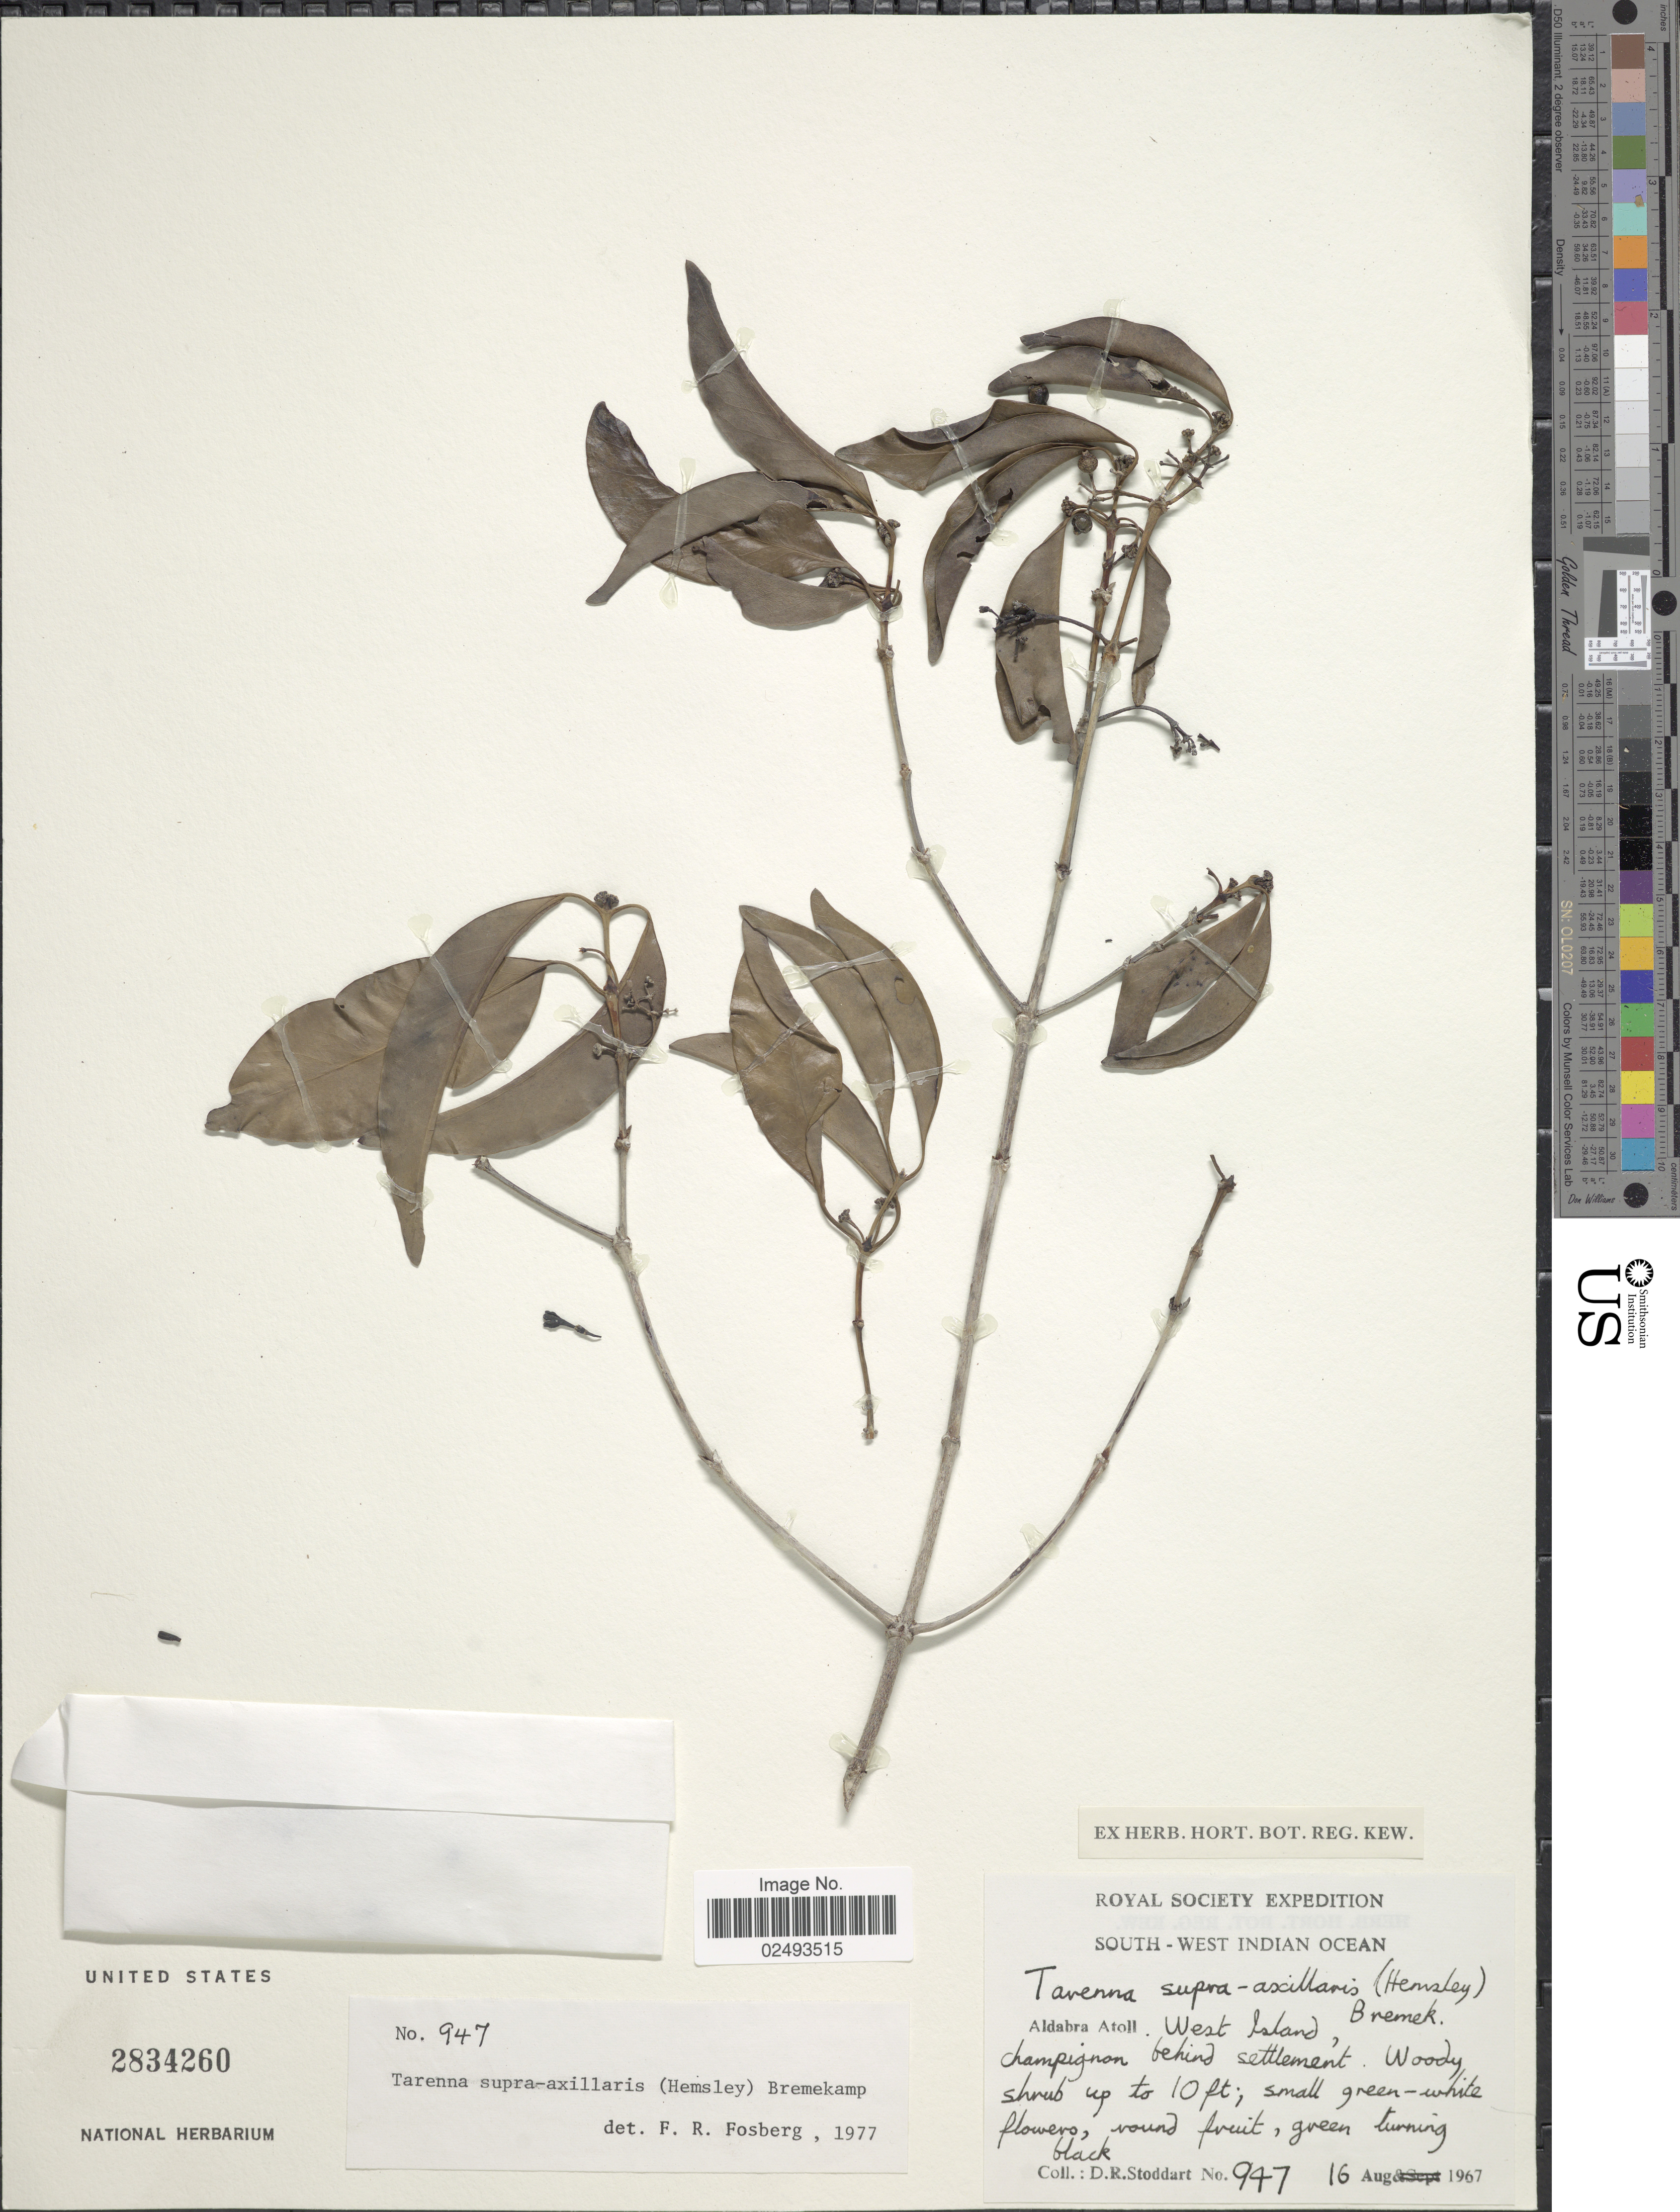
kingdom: Plantae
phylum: Tracheophyta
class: Magnoliopsida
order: Gentianales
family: Rubiaceae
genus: Tarenna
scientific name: Tarenna supra-axillaris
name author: (Hemsl.) Bremek.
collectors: D. R. Stoddart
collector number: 947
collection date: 1967-08-16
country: Seychelles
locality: South-West Indian Ocean, Aldabra Atoll, West Island, Champignon behind settlement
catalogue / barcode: US 2834260